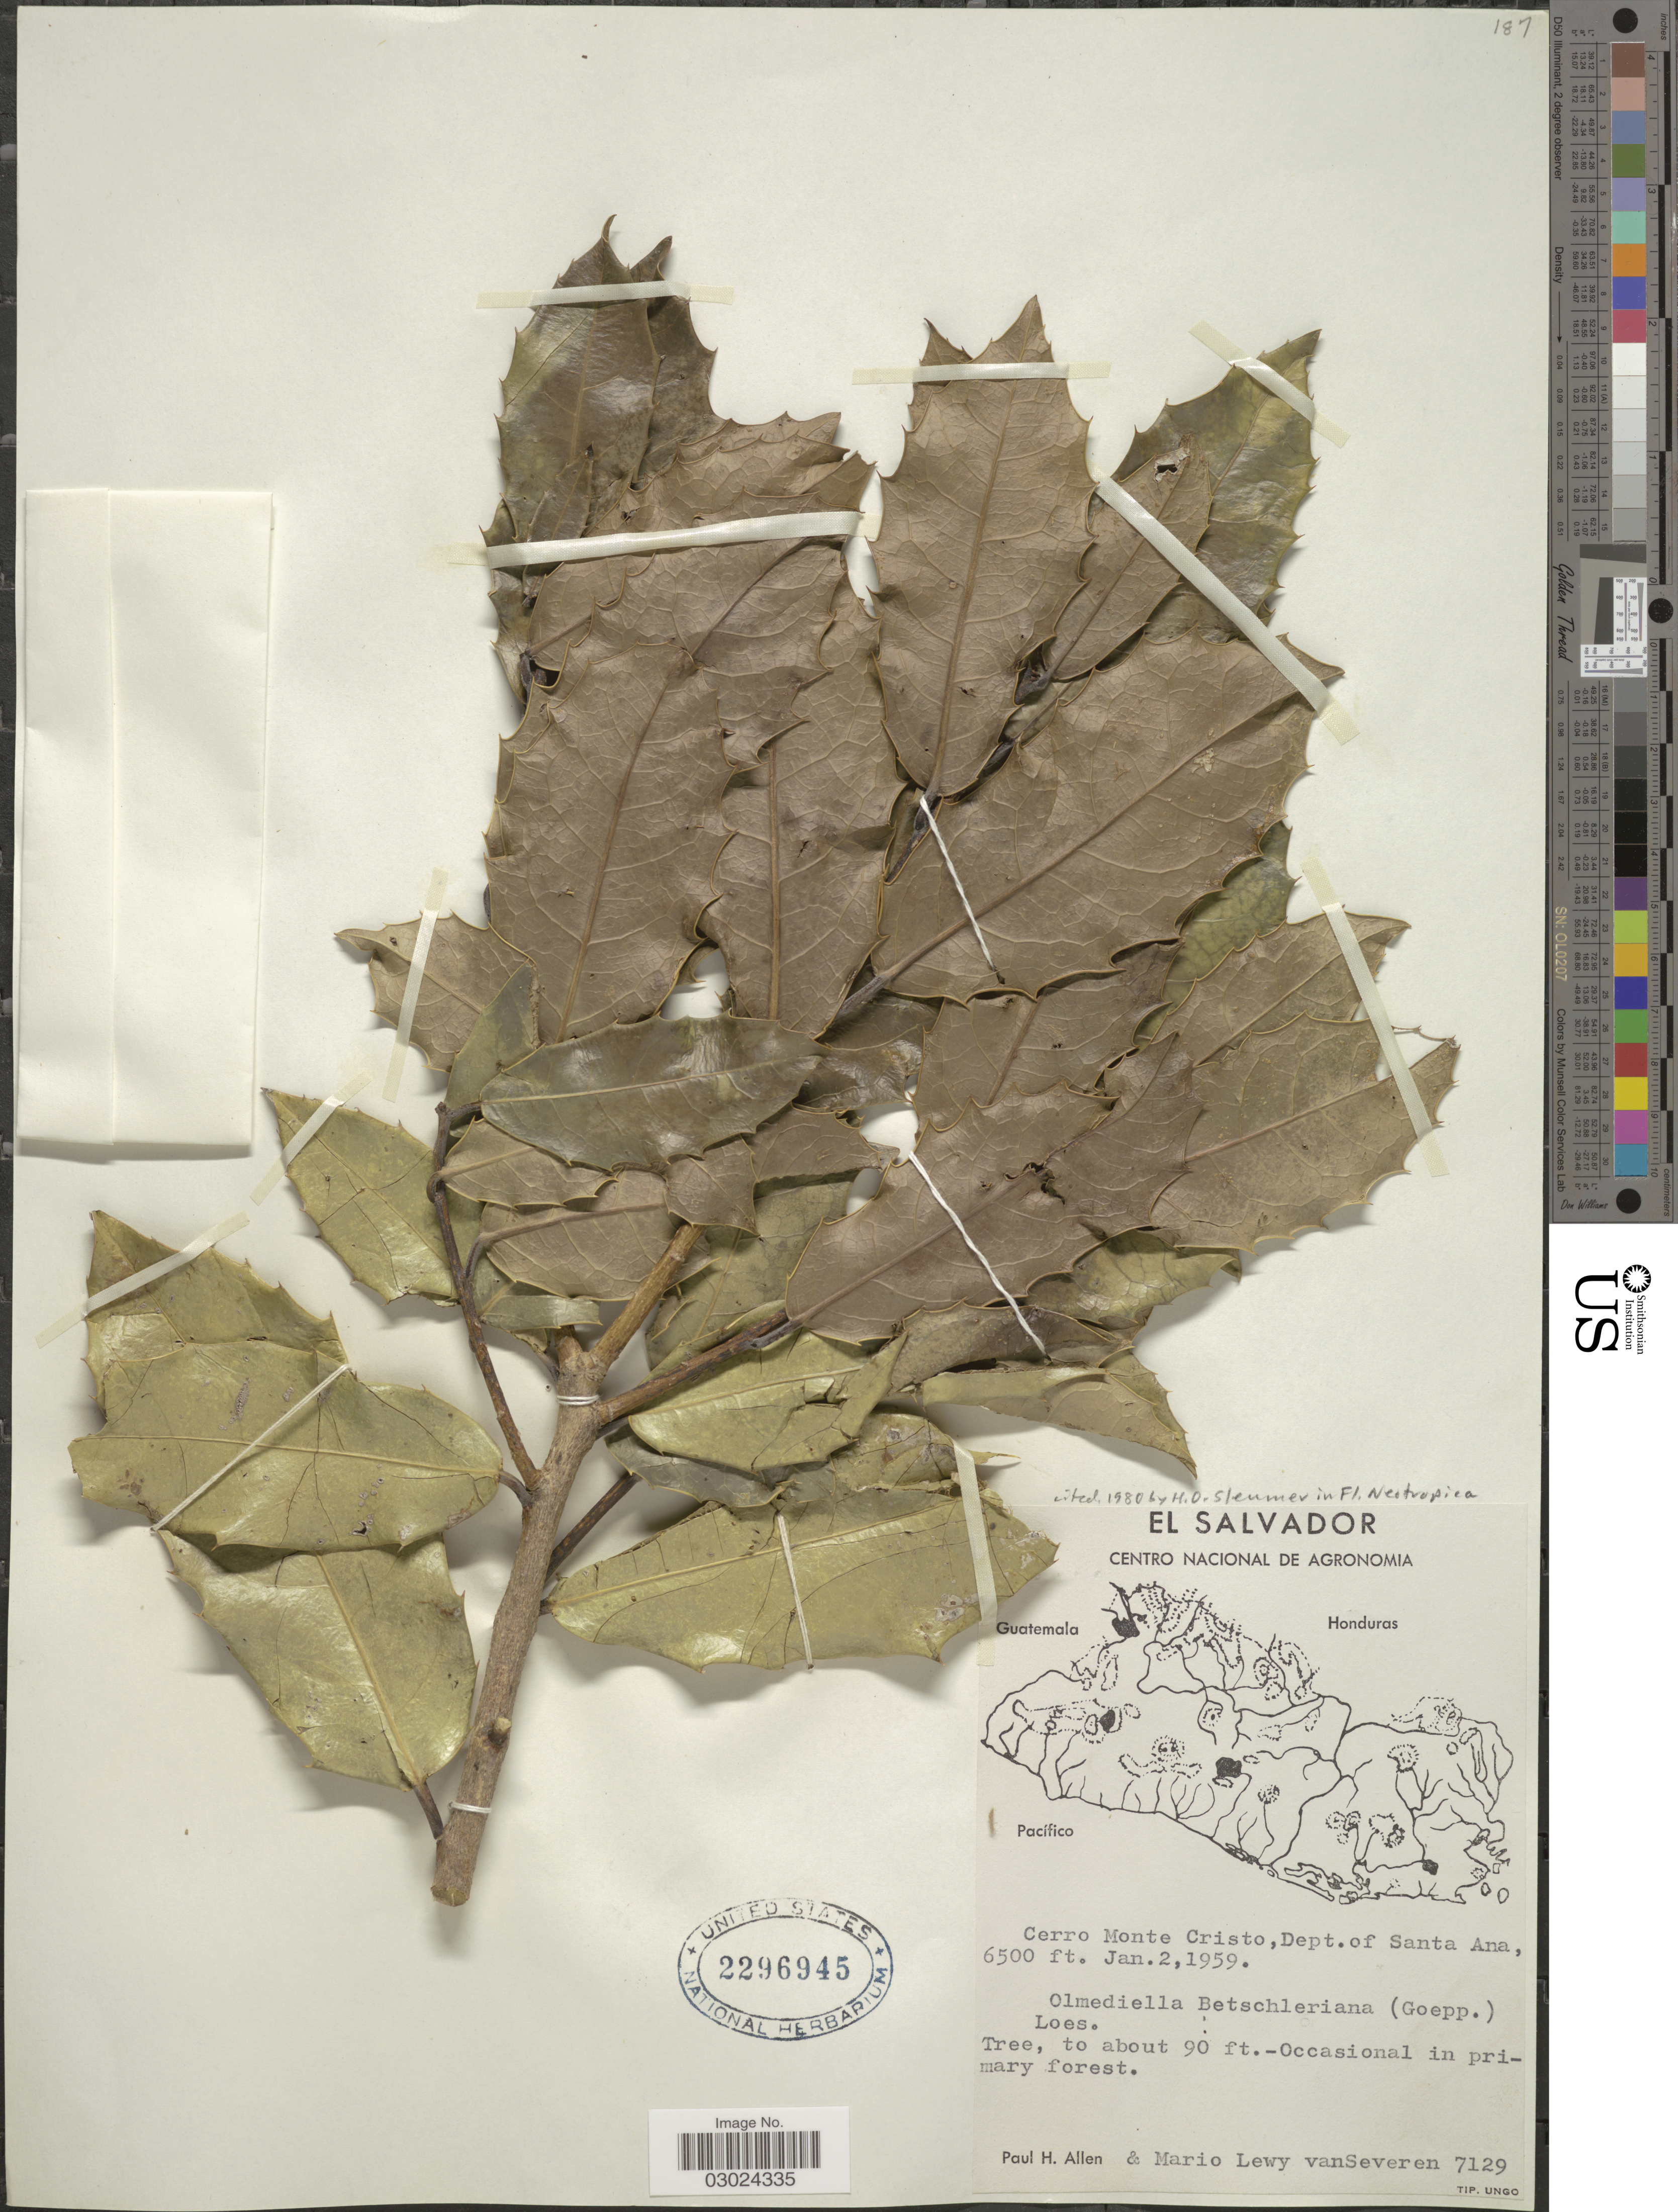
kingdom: Plantae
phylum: Tracheophyta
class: Magnoliopsida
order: Malpighiales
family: Salicaceae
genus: Olmediella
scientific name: Olmediella betschleriana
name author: (Goeppert) Loes.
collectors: P. H. Allen & M. Van Severen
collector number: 7129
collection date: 1959-01-02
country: El Salvador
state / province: Santa Ana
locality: Cerro Monte Cristo, Dept. of Santa Ana.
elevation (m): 1981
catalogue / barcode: US 2296945